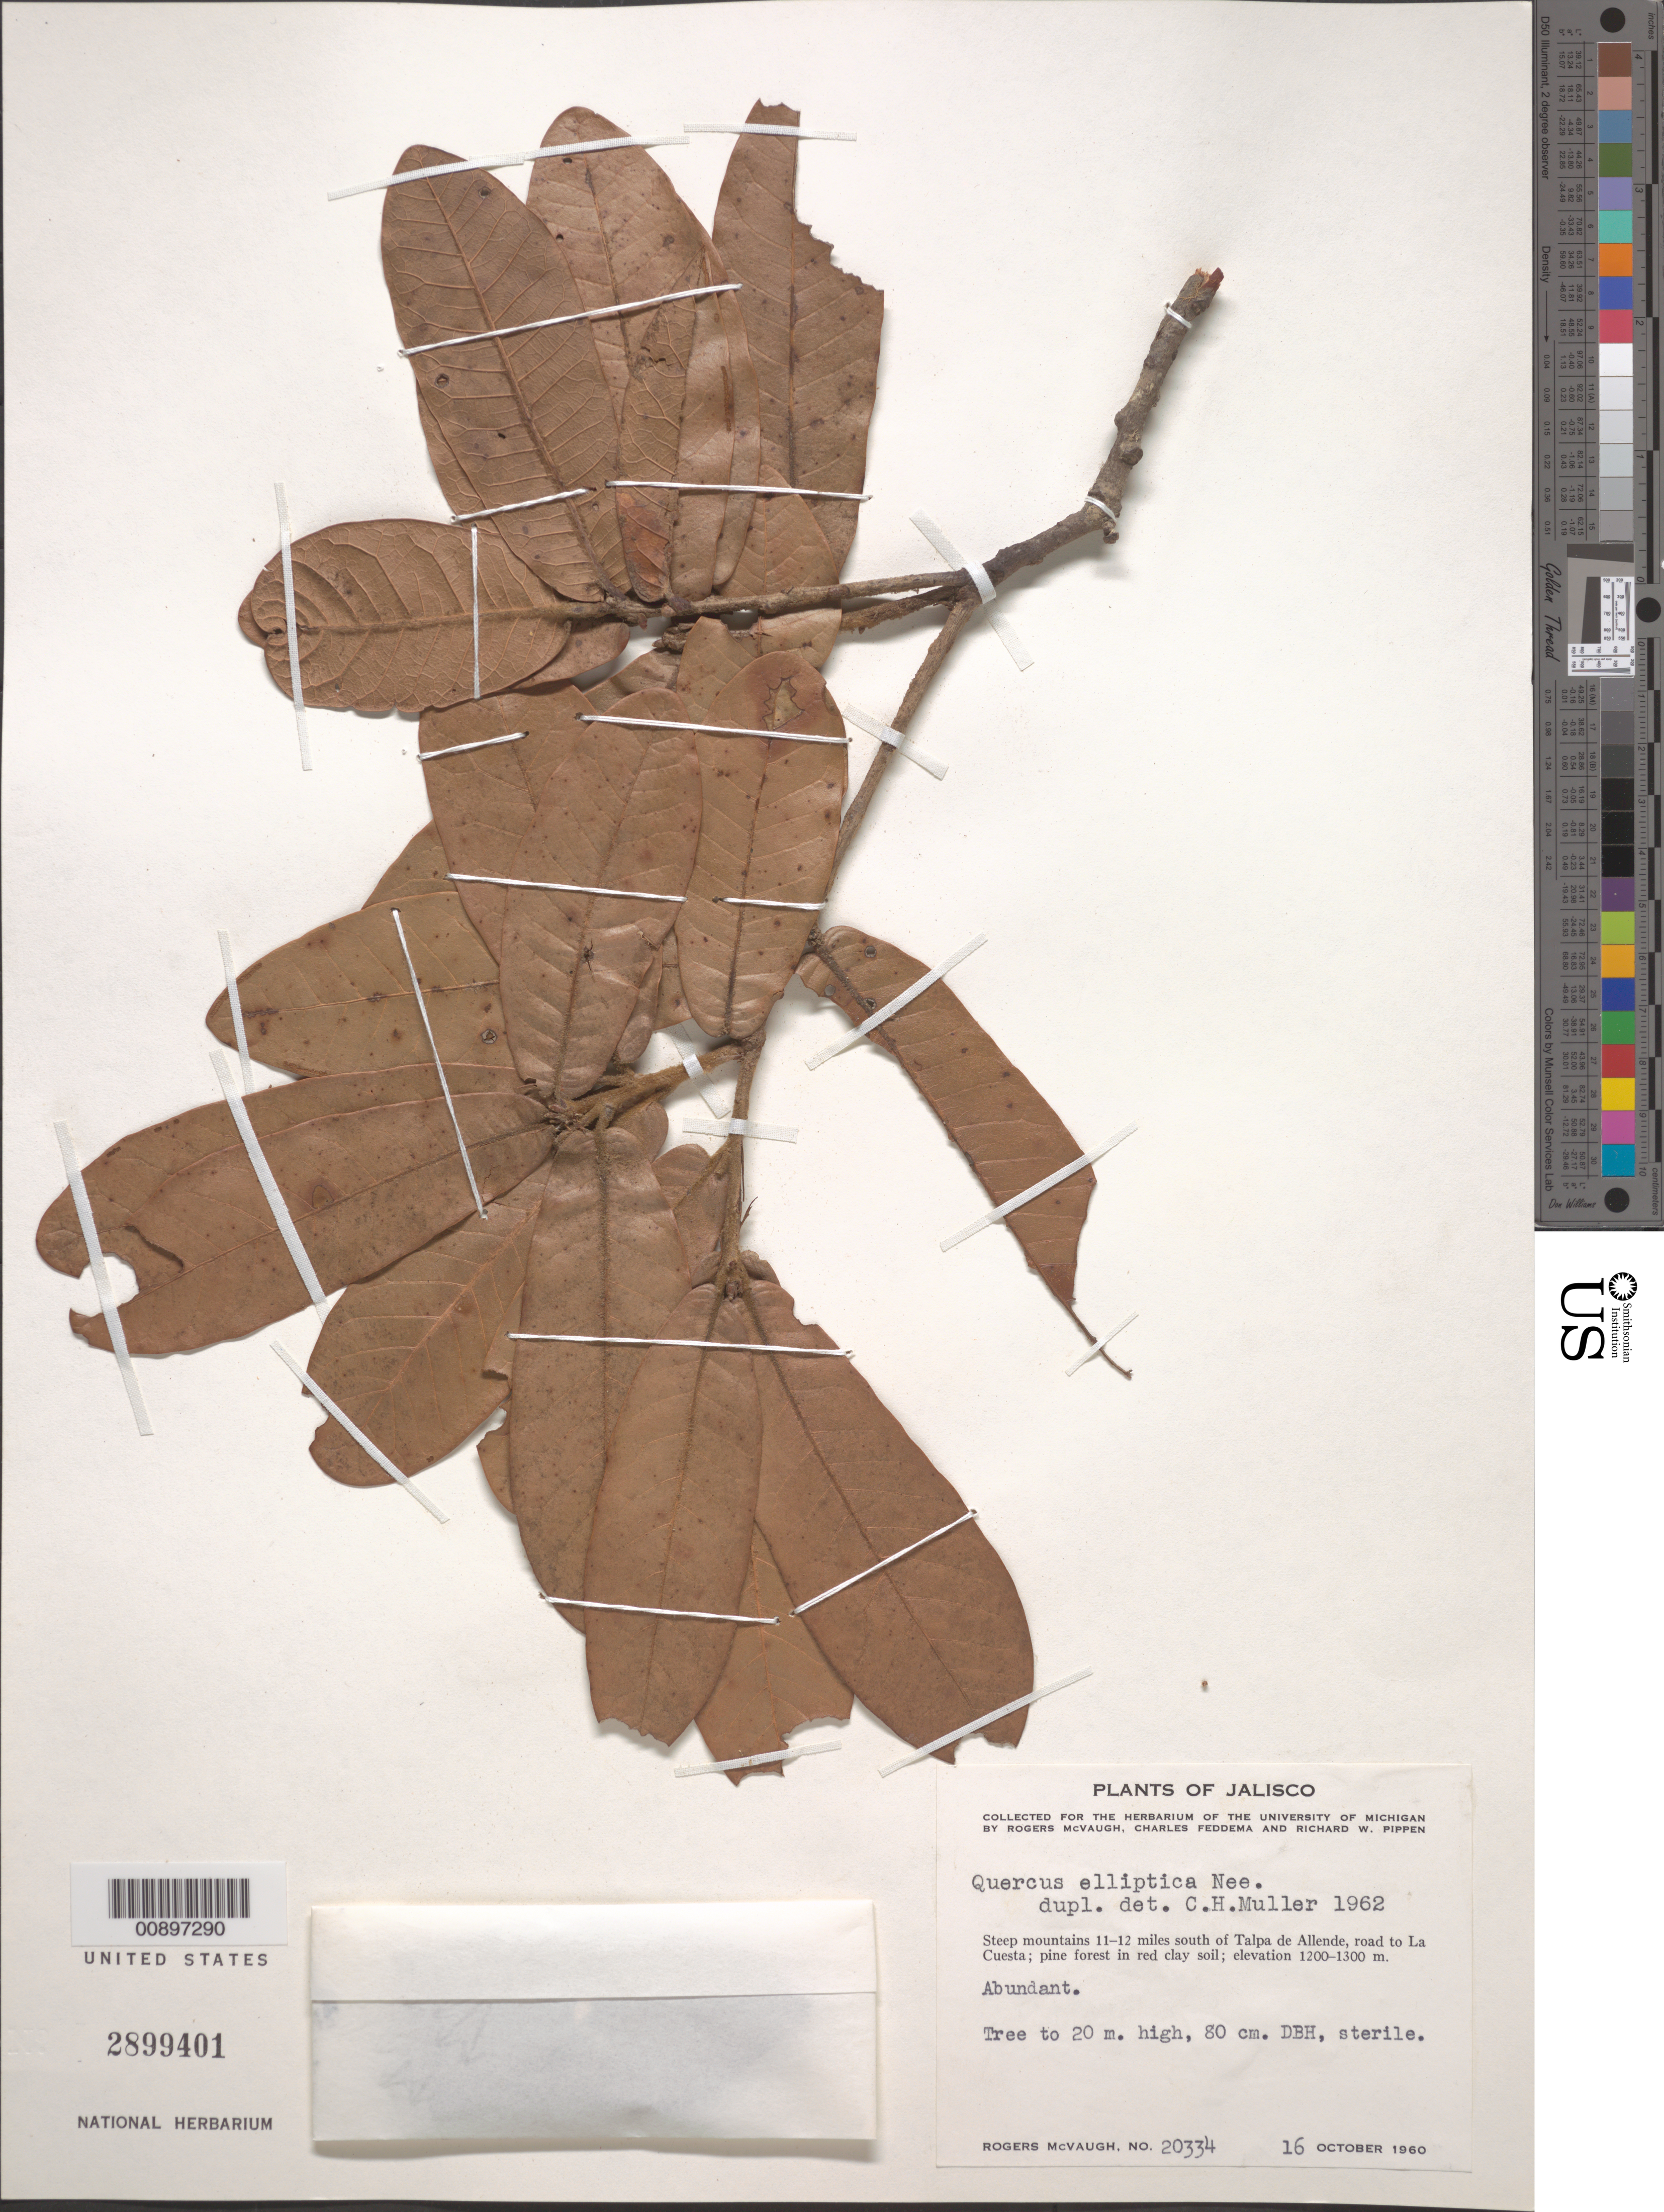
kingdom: Plantae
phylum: Tracheophyta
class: Magnoliopsida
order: Fagales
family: Fagaceae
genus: Quercus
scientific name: Quercus elliptica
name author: Née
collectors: R. McVaugh, C. Feddema & R. W. Pippen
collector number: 20334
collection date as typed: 16 Oct 1960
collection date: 1960-10-16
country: Mexico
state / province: Jalisco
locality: Steep mountains 11-12 miles south of Talpa de Allende, road to La Cuesta.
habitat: Pine forest in red clay soil.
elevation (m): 1300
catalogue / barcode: US 2899401